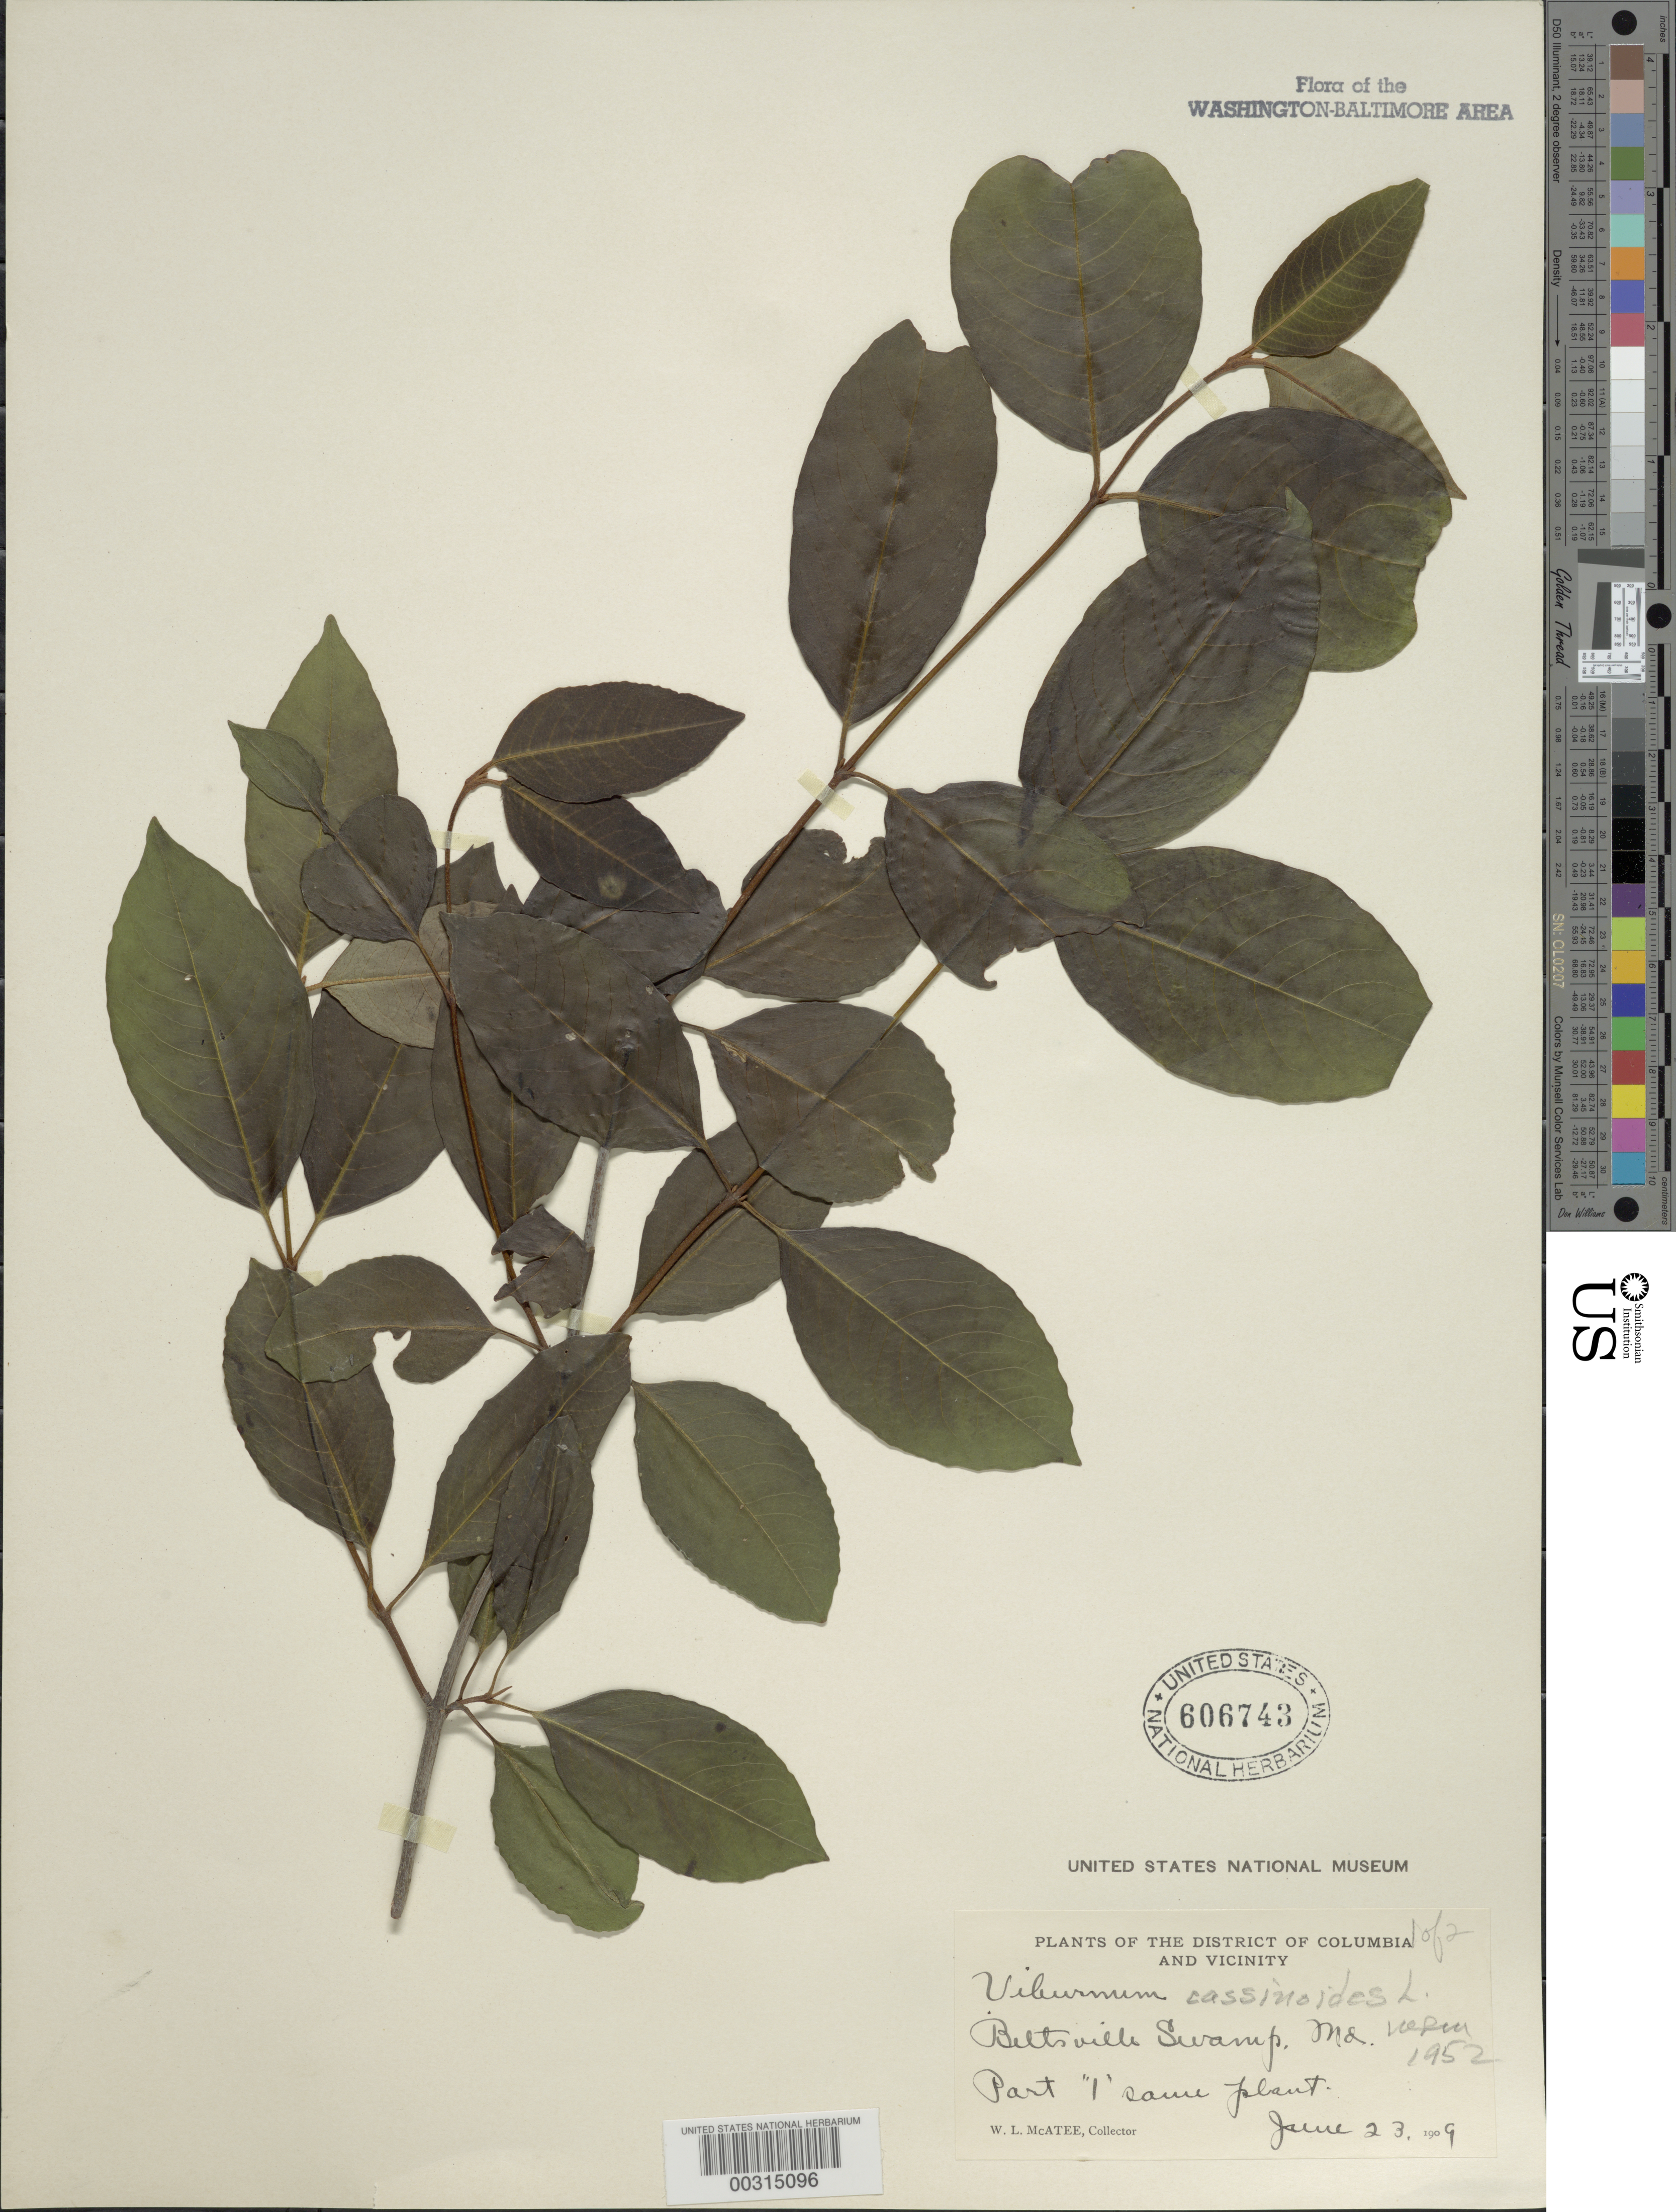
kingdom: Plantae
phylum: Tracheophyta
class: Magnoliopsida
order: Dipsacales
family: Viburnaceae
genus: Viburnum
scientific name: Viburnum cassinoides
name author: L.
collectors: W. McAtee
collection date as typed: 23 Jun 1909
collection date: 1909-06-23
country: United States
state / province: Maryland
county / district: Prince George's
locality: Beltsville Swamp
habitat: Swamp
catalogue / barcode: US 606743